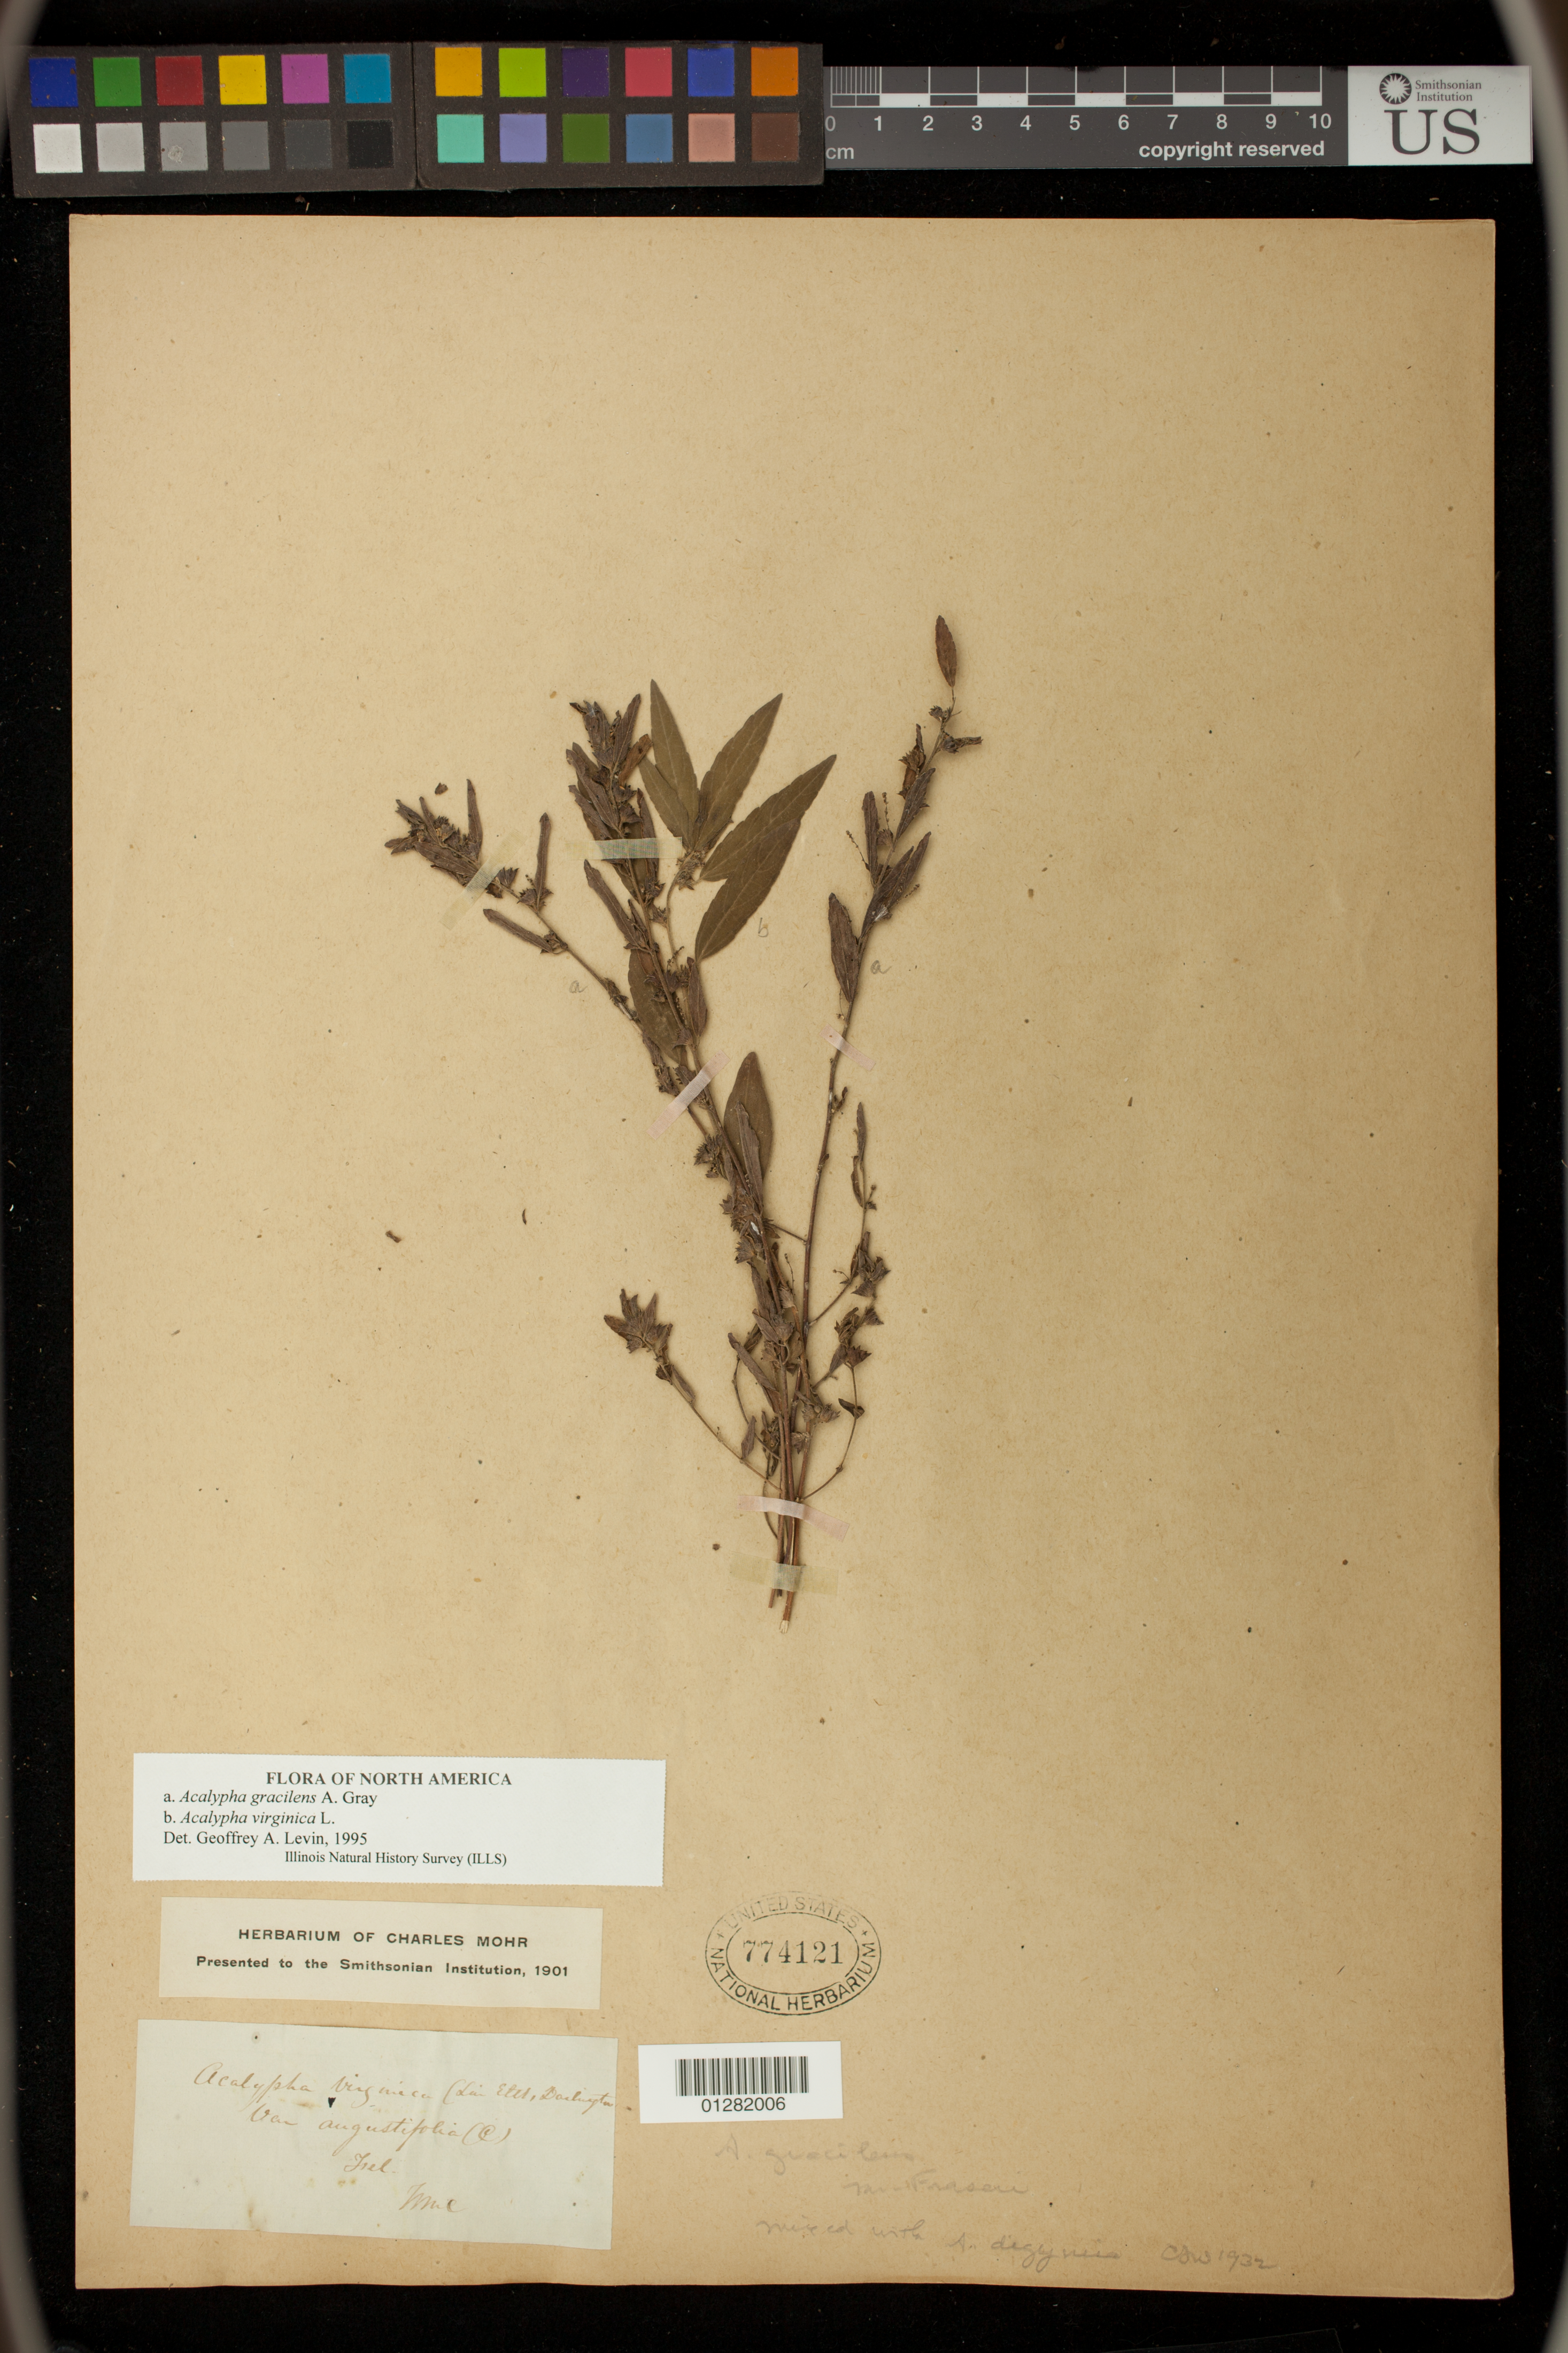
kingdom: Plantae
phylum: Tracheophyta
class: Magnoliopsida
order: Malpighiales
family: Euphorbiaceae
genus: Acalypha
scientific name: Acalypha virginica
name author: L.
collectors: Mohr, C. T. (herbarium)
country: United States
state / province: Louisiana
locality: Amite River [?]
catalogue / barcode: US 774121